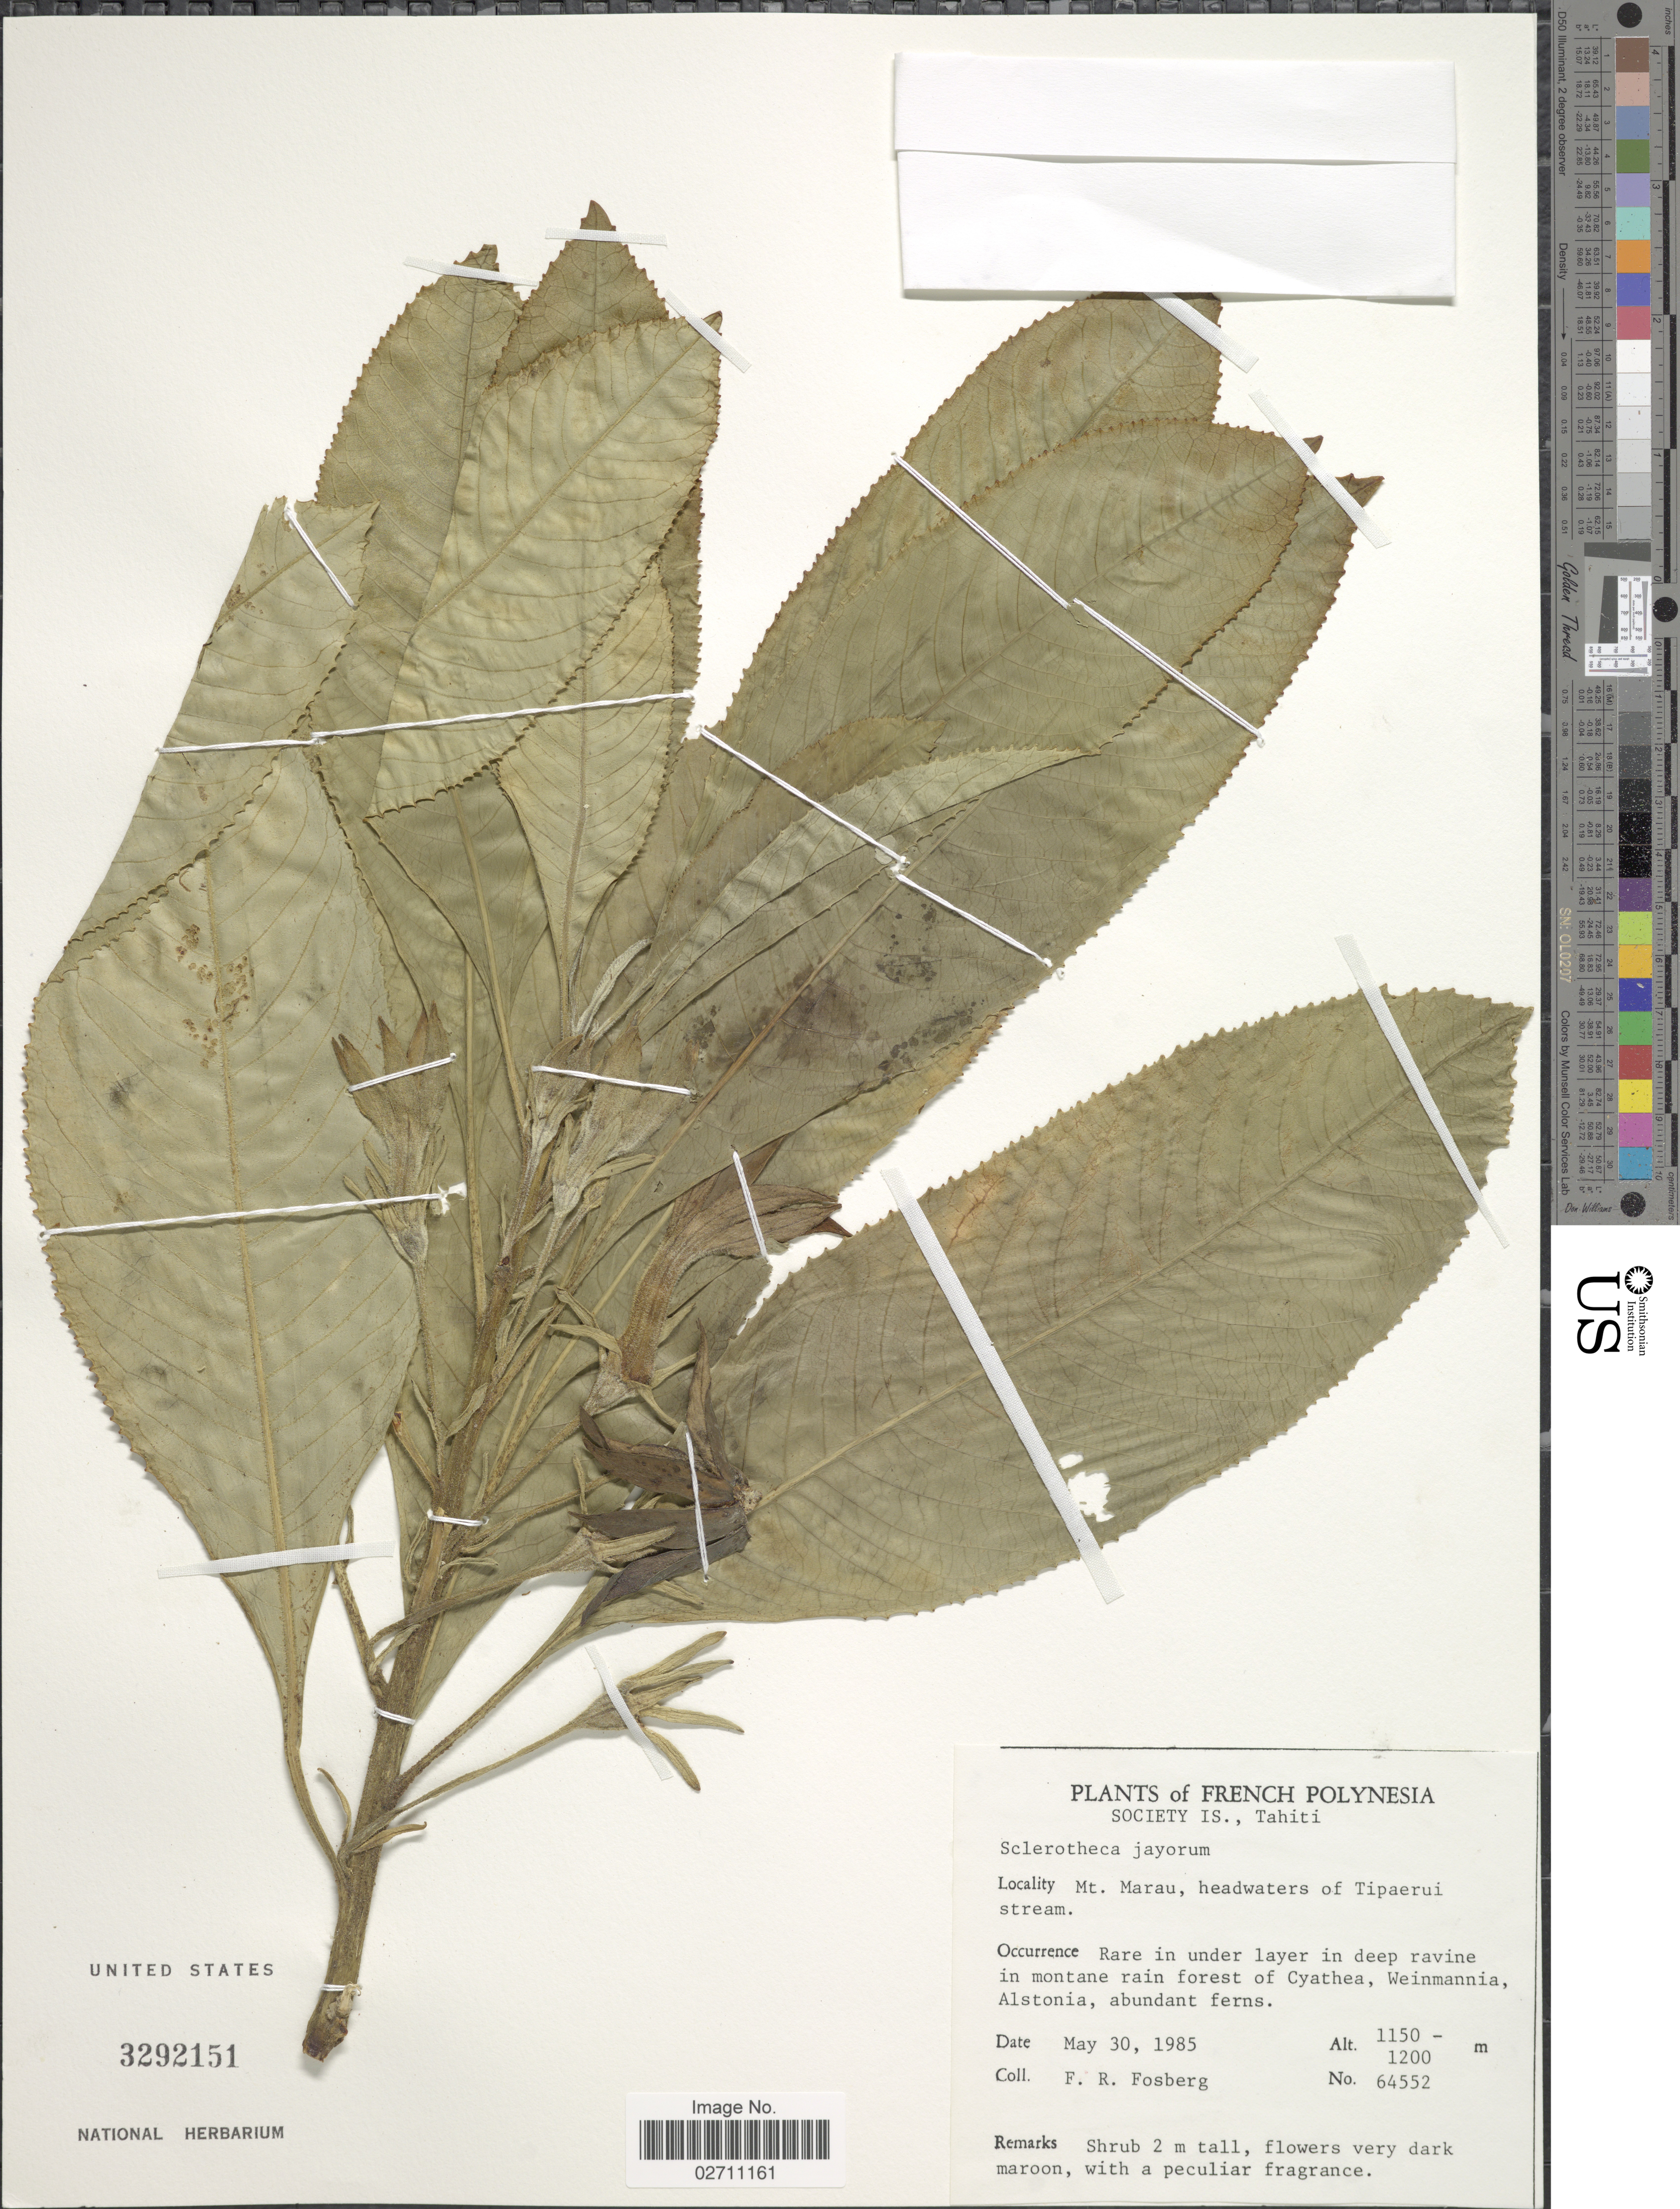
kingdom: Plantae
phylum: Tracheophyta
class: Magnoliopsida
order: Asterales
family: Campanulaceae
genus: Sclerotheca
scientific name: Sclerotheca jayorum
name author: J. Raynal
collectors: F. R. Fosberg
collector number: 64552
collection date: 1985-05-30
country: French Polynesia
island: Tahiti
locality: Society Is., Tahiti, Mt. Marau, headwaters of Tipaerui stream.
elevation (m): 1150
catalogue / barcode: US 3292151